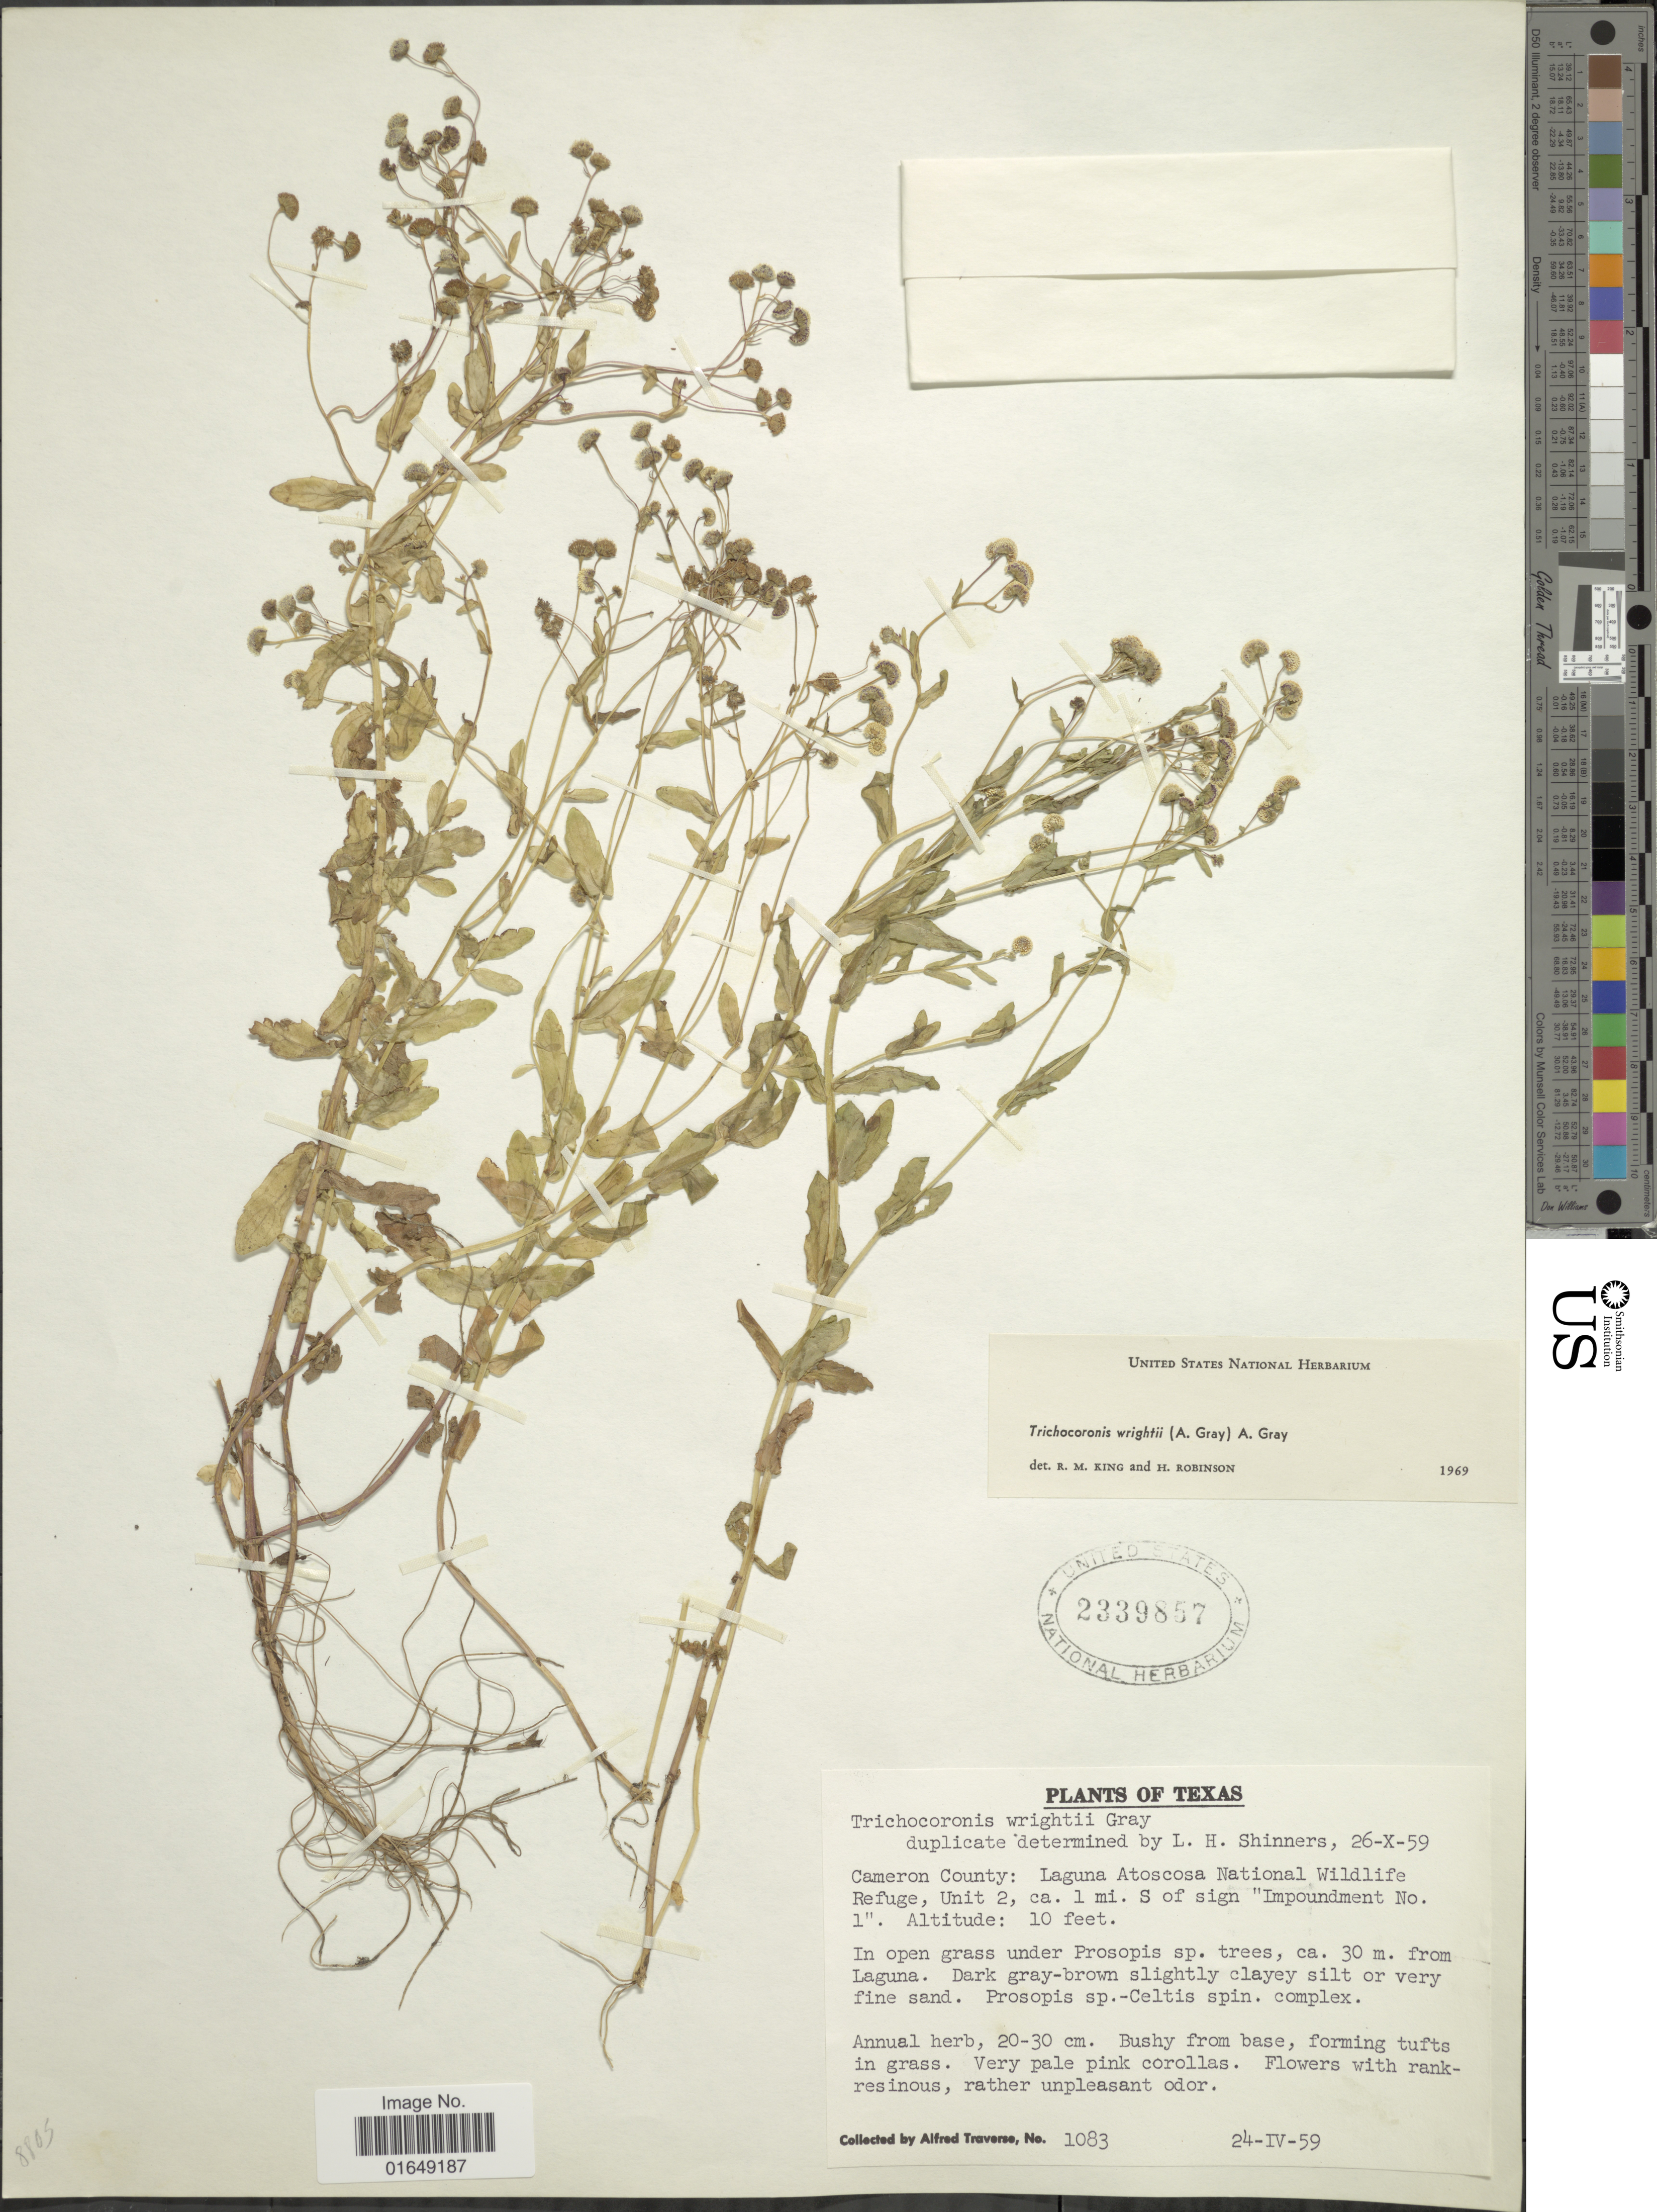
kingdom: Plantae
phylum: Tracheophyta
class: Magnoliopsida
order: Asterales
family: Asteraceae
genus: Trichocoronis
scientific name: Trichocoronis wrightii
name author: (Torr.) A. Gray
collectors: A. Traverse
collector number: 1083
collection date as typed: Transcribed d/m/y: 24/4/59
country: United States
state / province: Texas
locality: Cameron County: Laguna Atocosa National Wildlife Refuge, Unit 2, ca. 1 mi. S of sign "Impoundment No. 1".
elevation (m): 3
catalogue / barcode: US 2339857